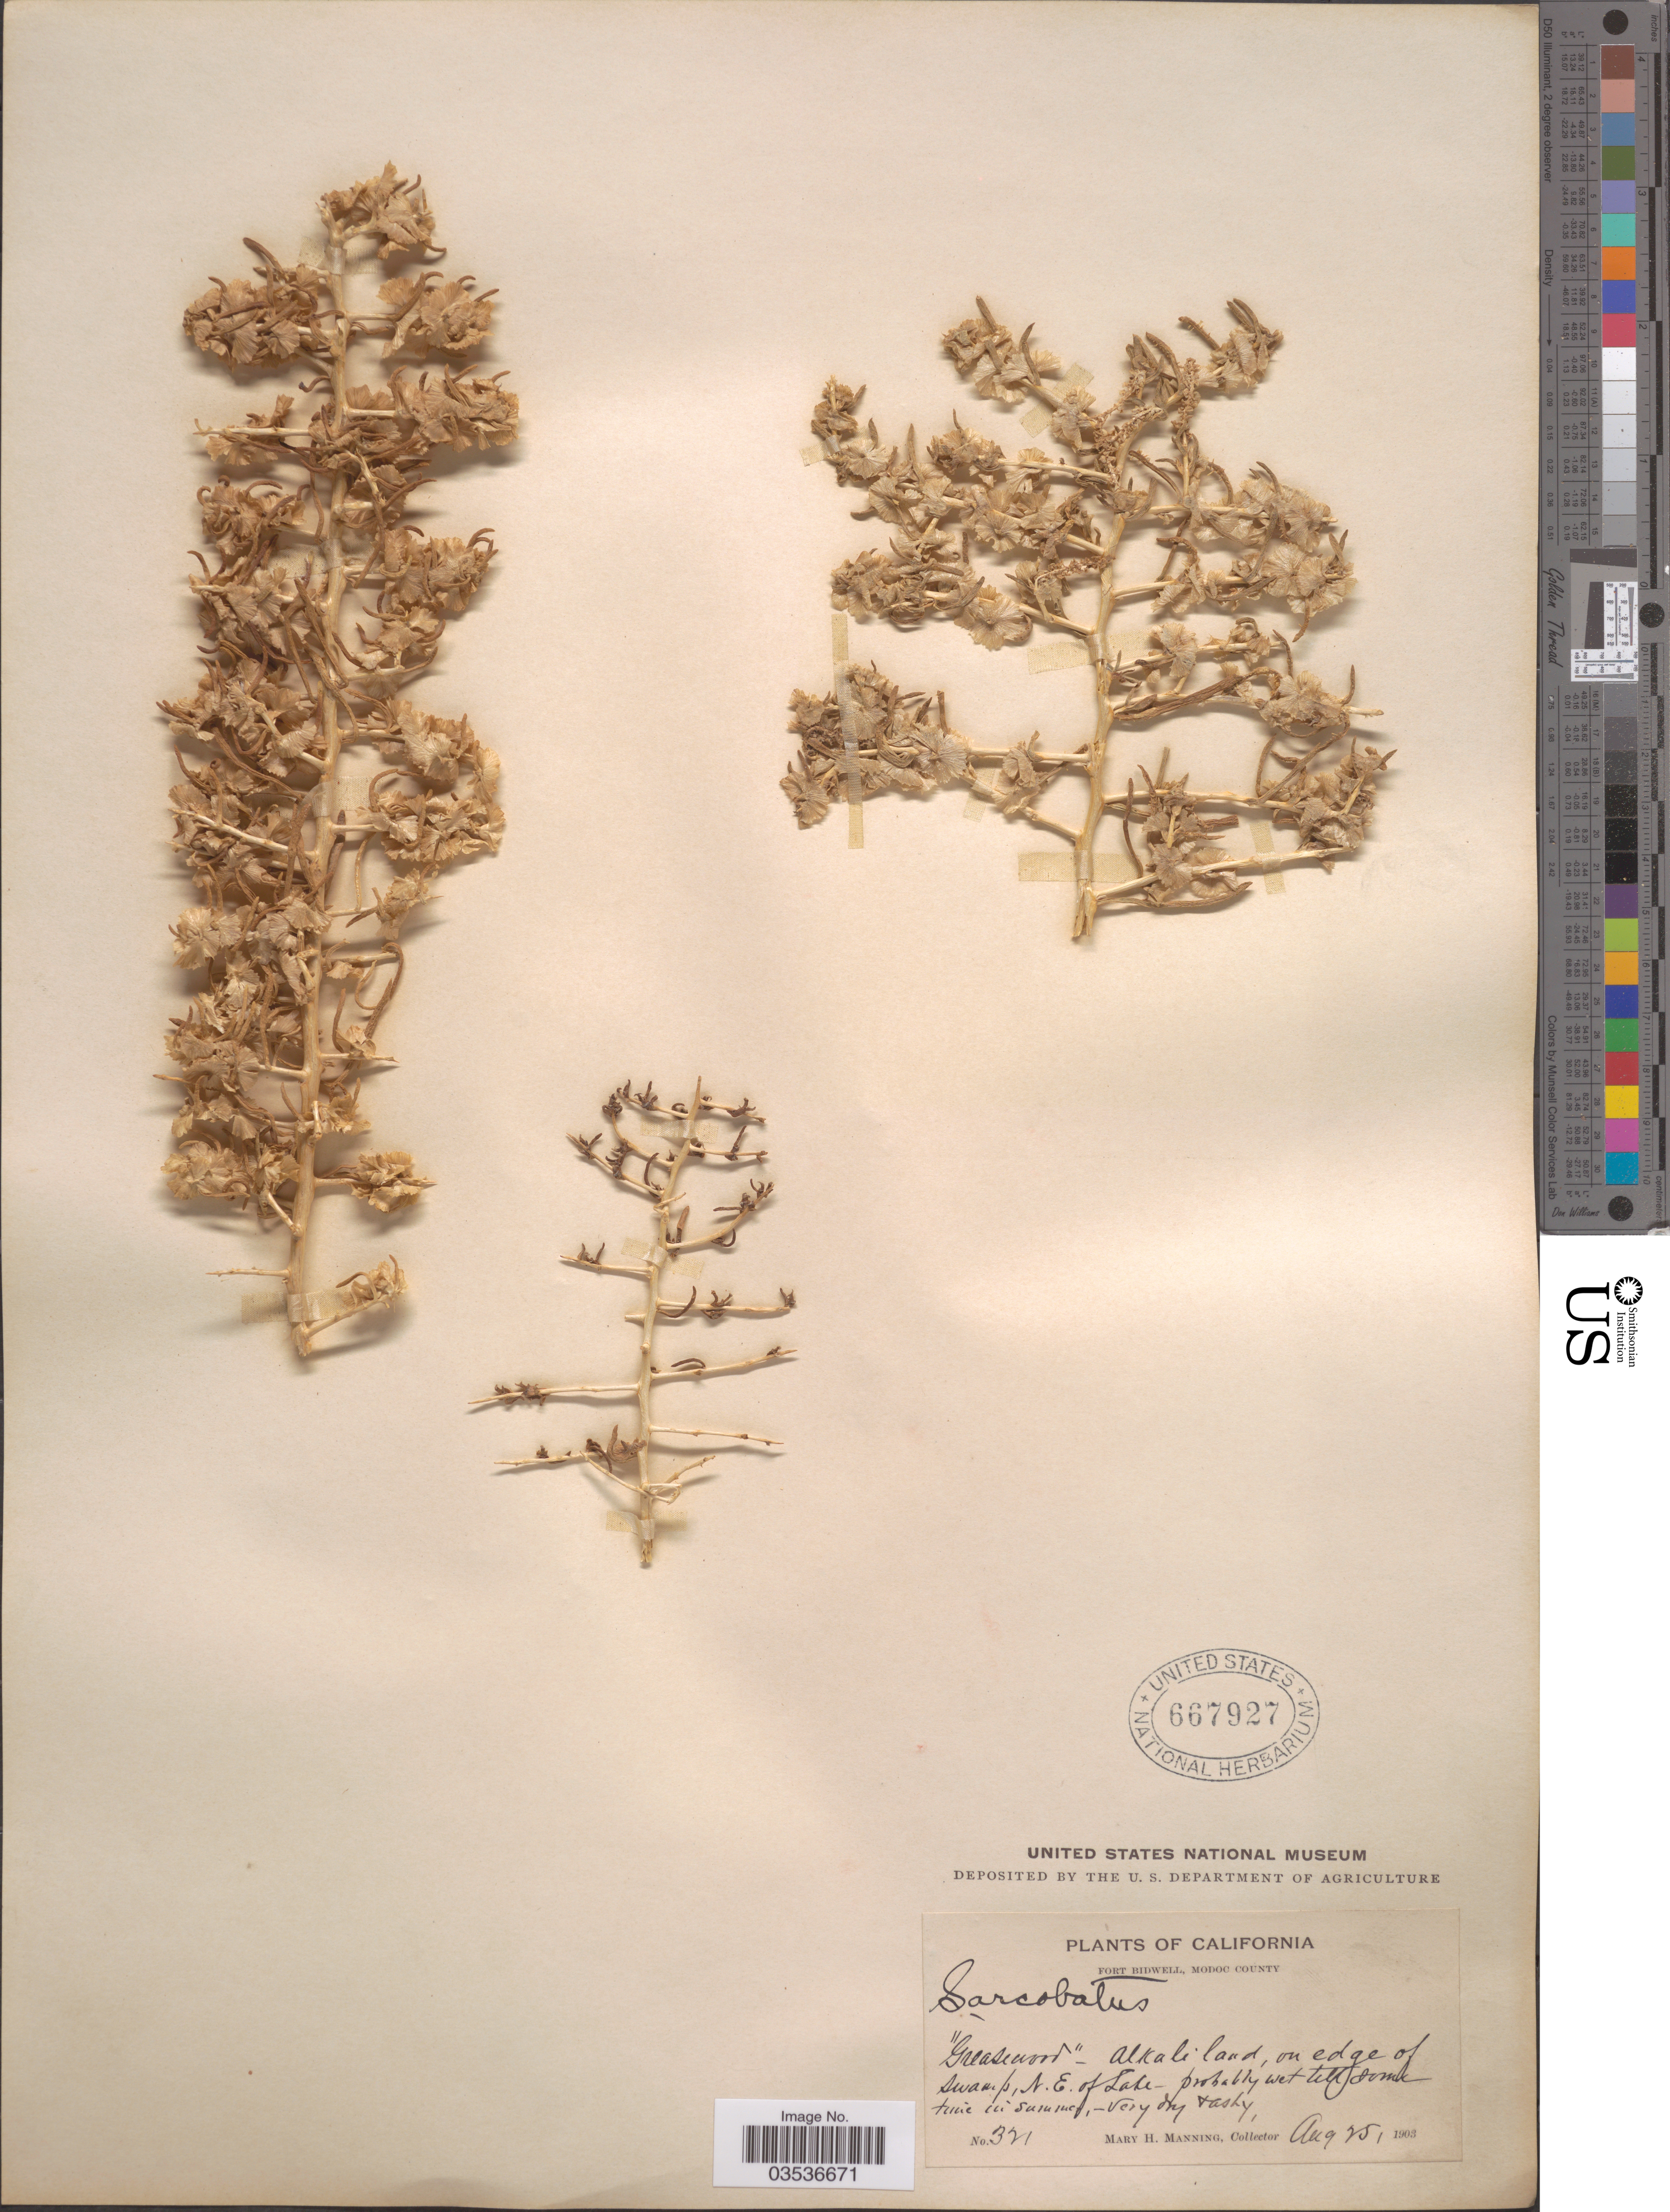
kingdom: Plantae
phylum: Tracheophyta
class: Magnoliopsida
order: Caryophyllales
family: Sarcobataceae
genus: Sarcobatus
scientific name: Sarcobatus vermiculatus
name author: (Hook.) Torr.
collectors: M. Manning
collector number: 321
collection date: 1903-08-25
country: United States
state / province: California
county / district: Modoc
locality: Fort Bidwell, Modoc County. Alkali land, on edge of swamp, N.E. of Lake.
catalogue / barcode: US 667927